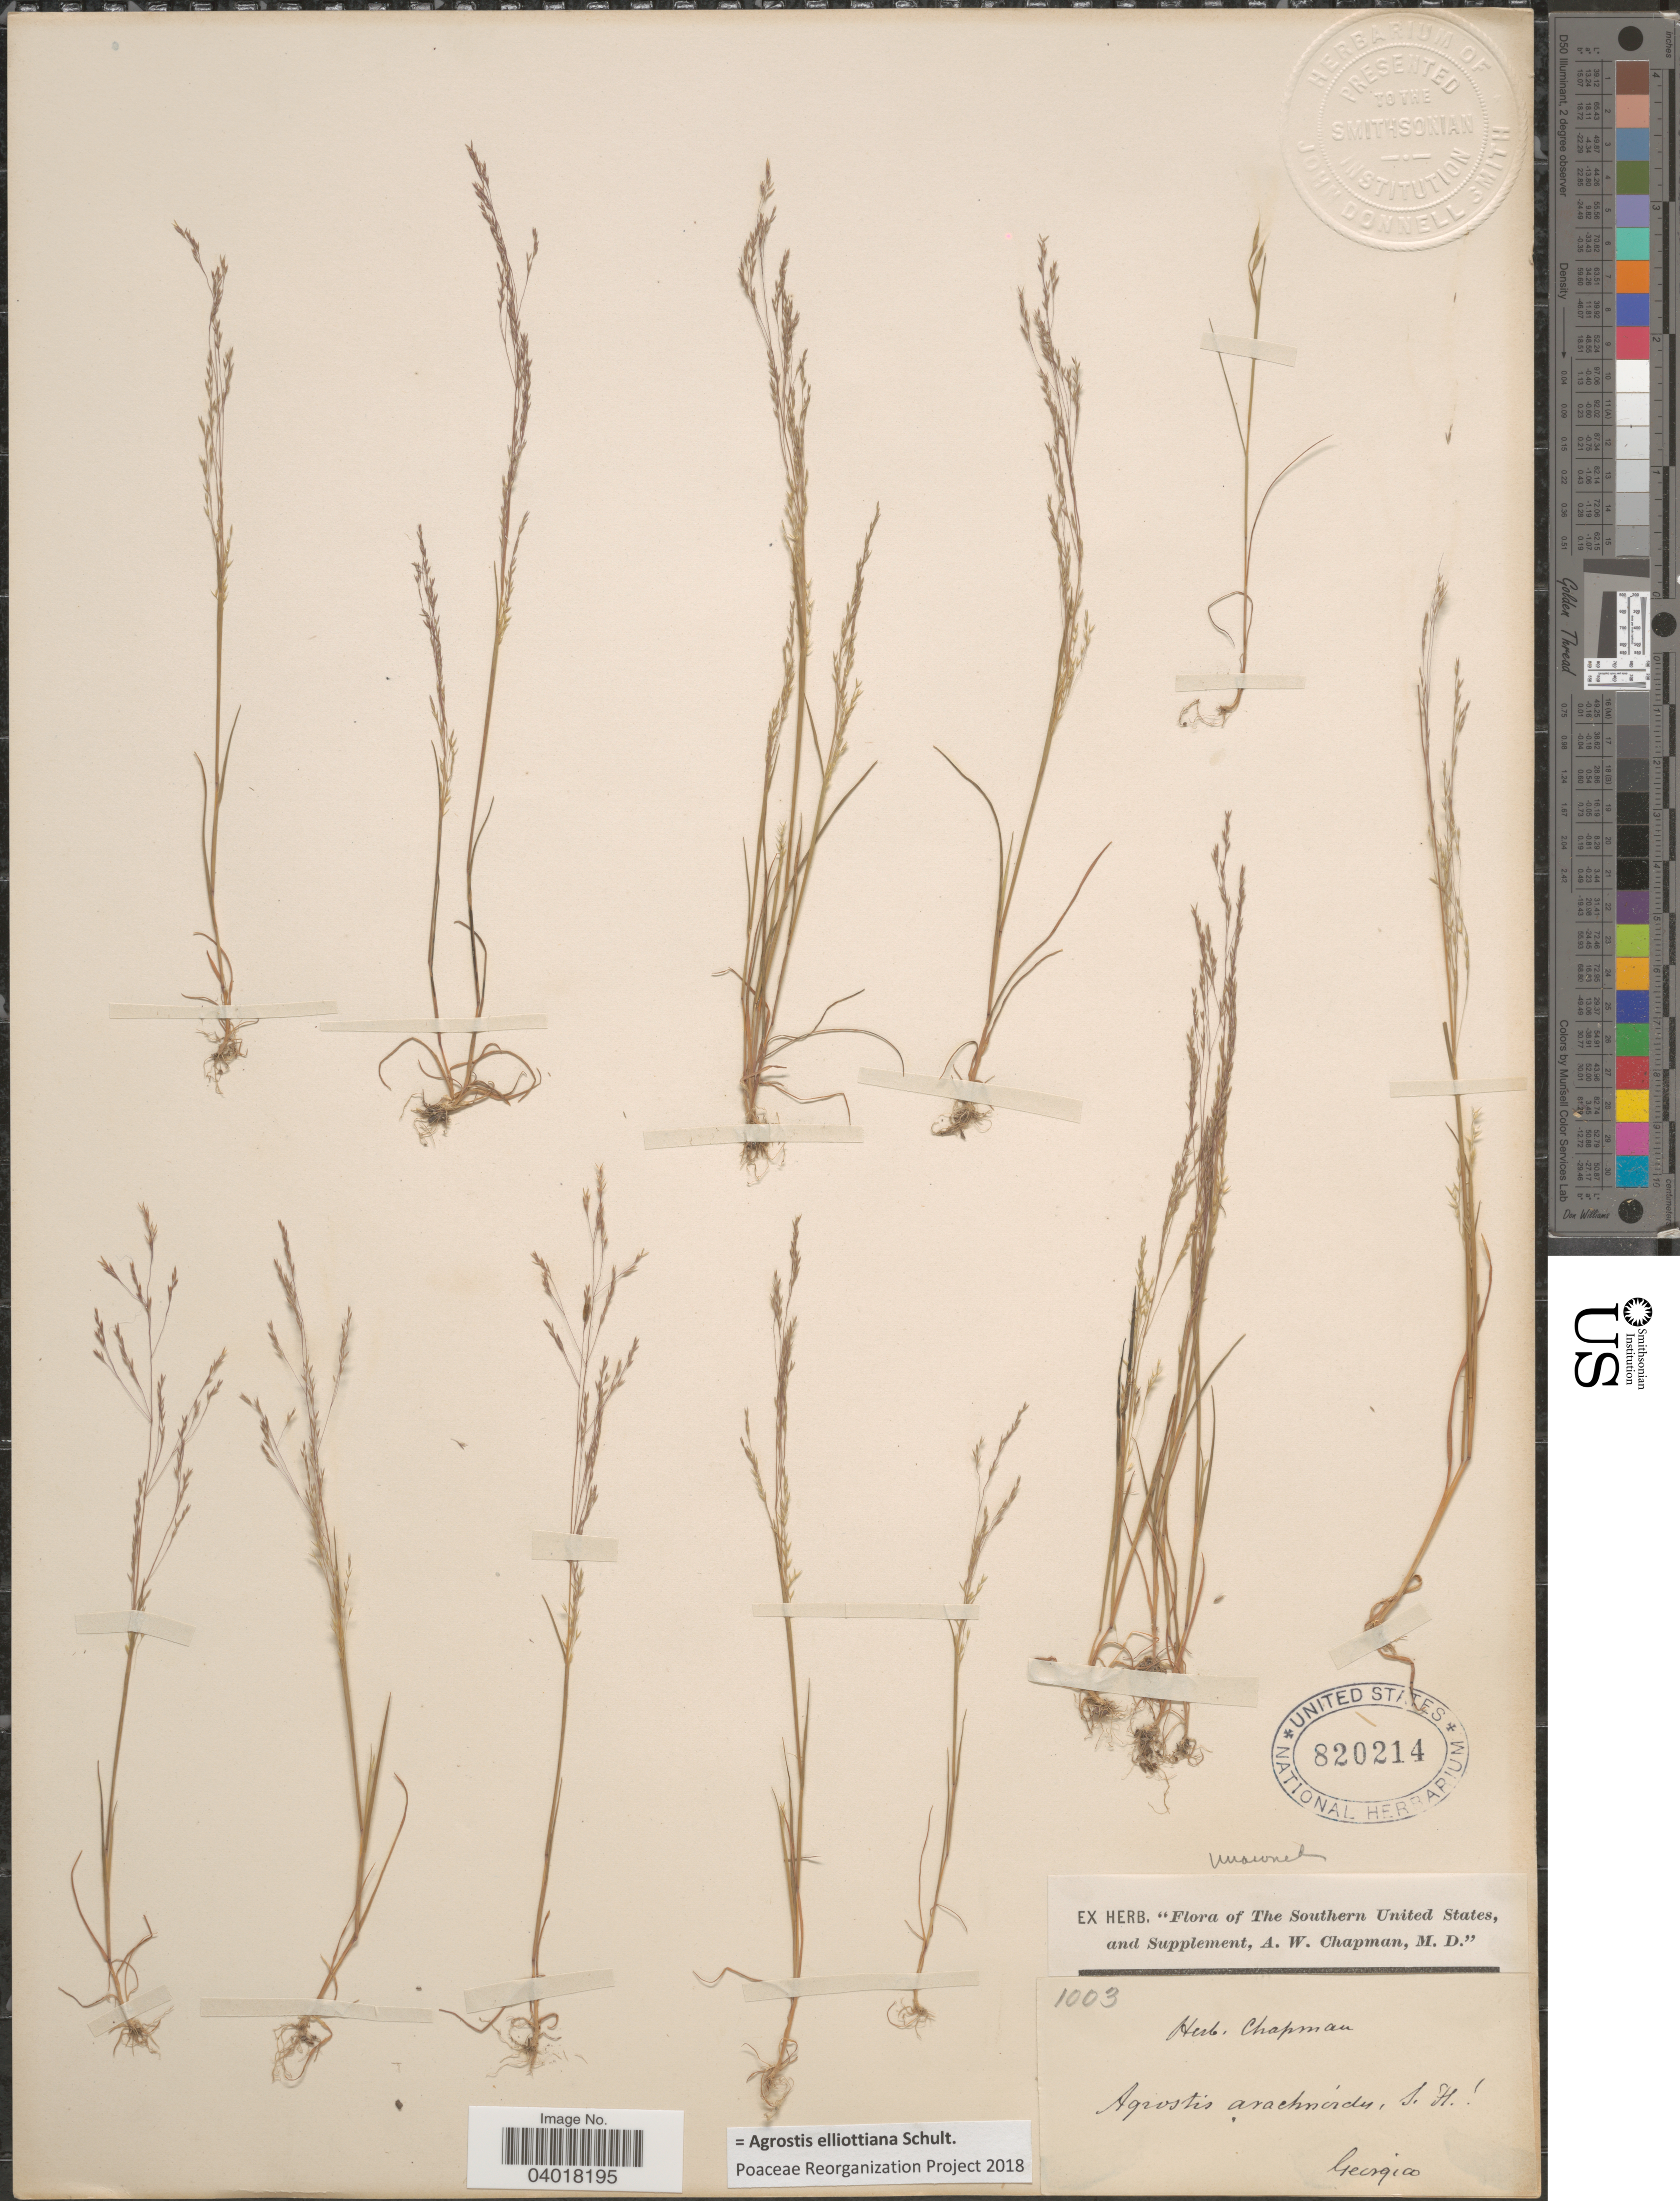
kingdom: Plantae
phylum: Tracheophyta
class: Liliopsida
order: Poales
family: Poaceae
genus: Agrostis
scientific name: Agrostis elliottiana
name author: Schult.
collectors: ex herb. A.W. Chapman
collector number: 1003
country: United States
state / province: Georgia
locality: The Southern United States.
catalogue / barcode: US 820214